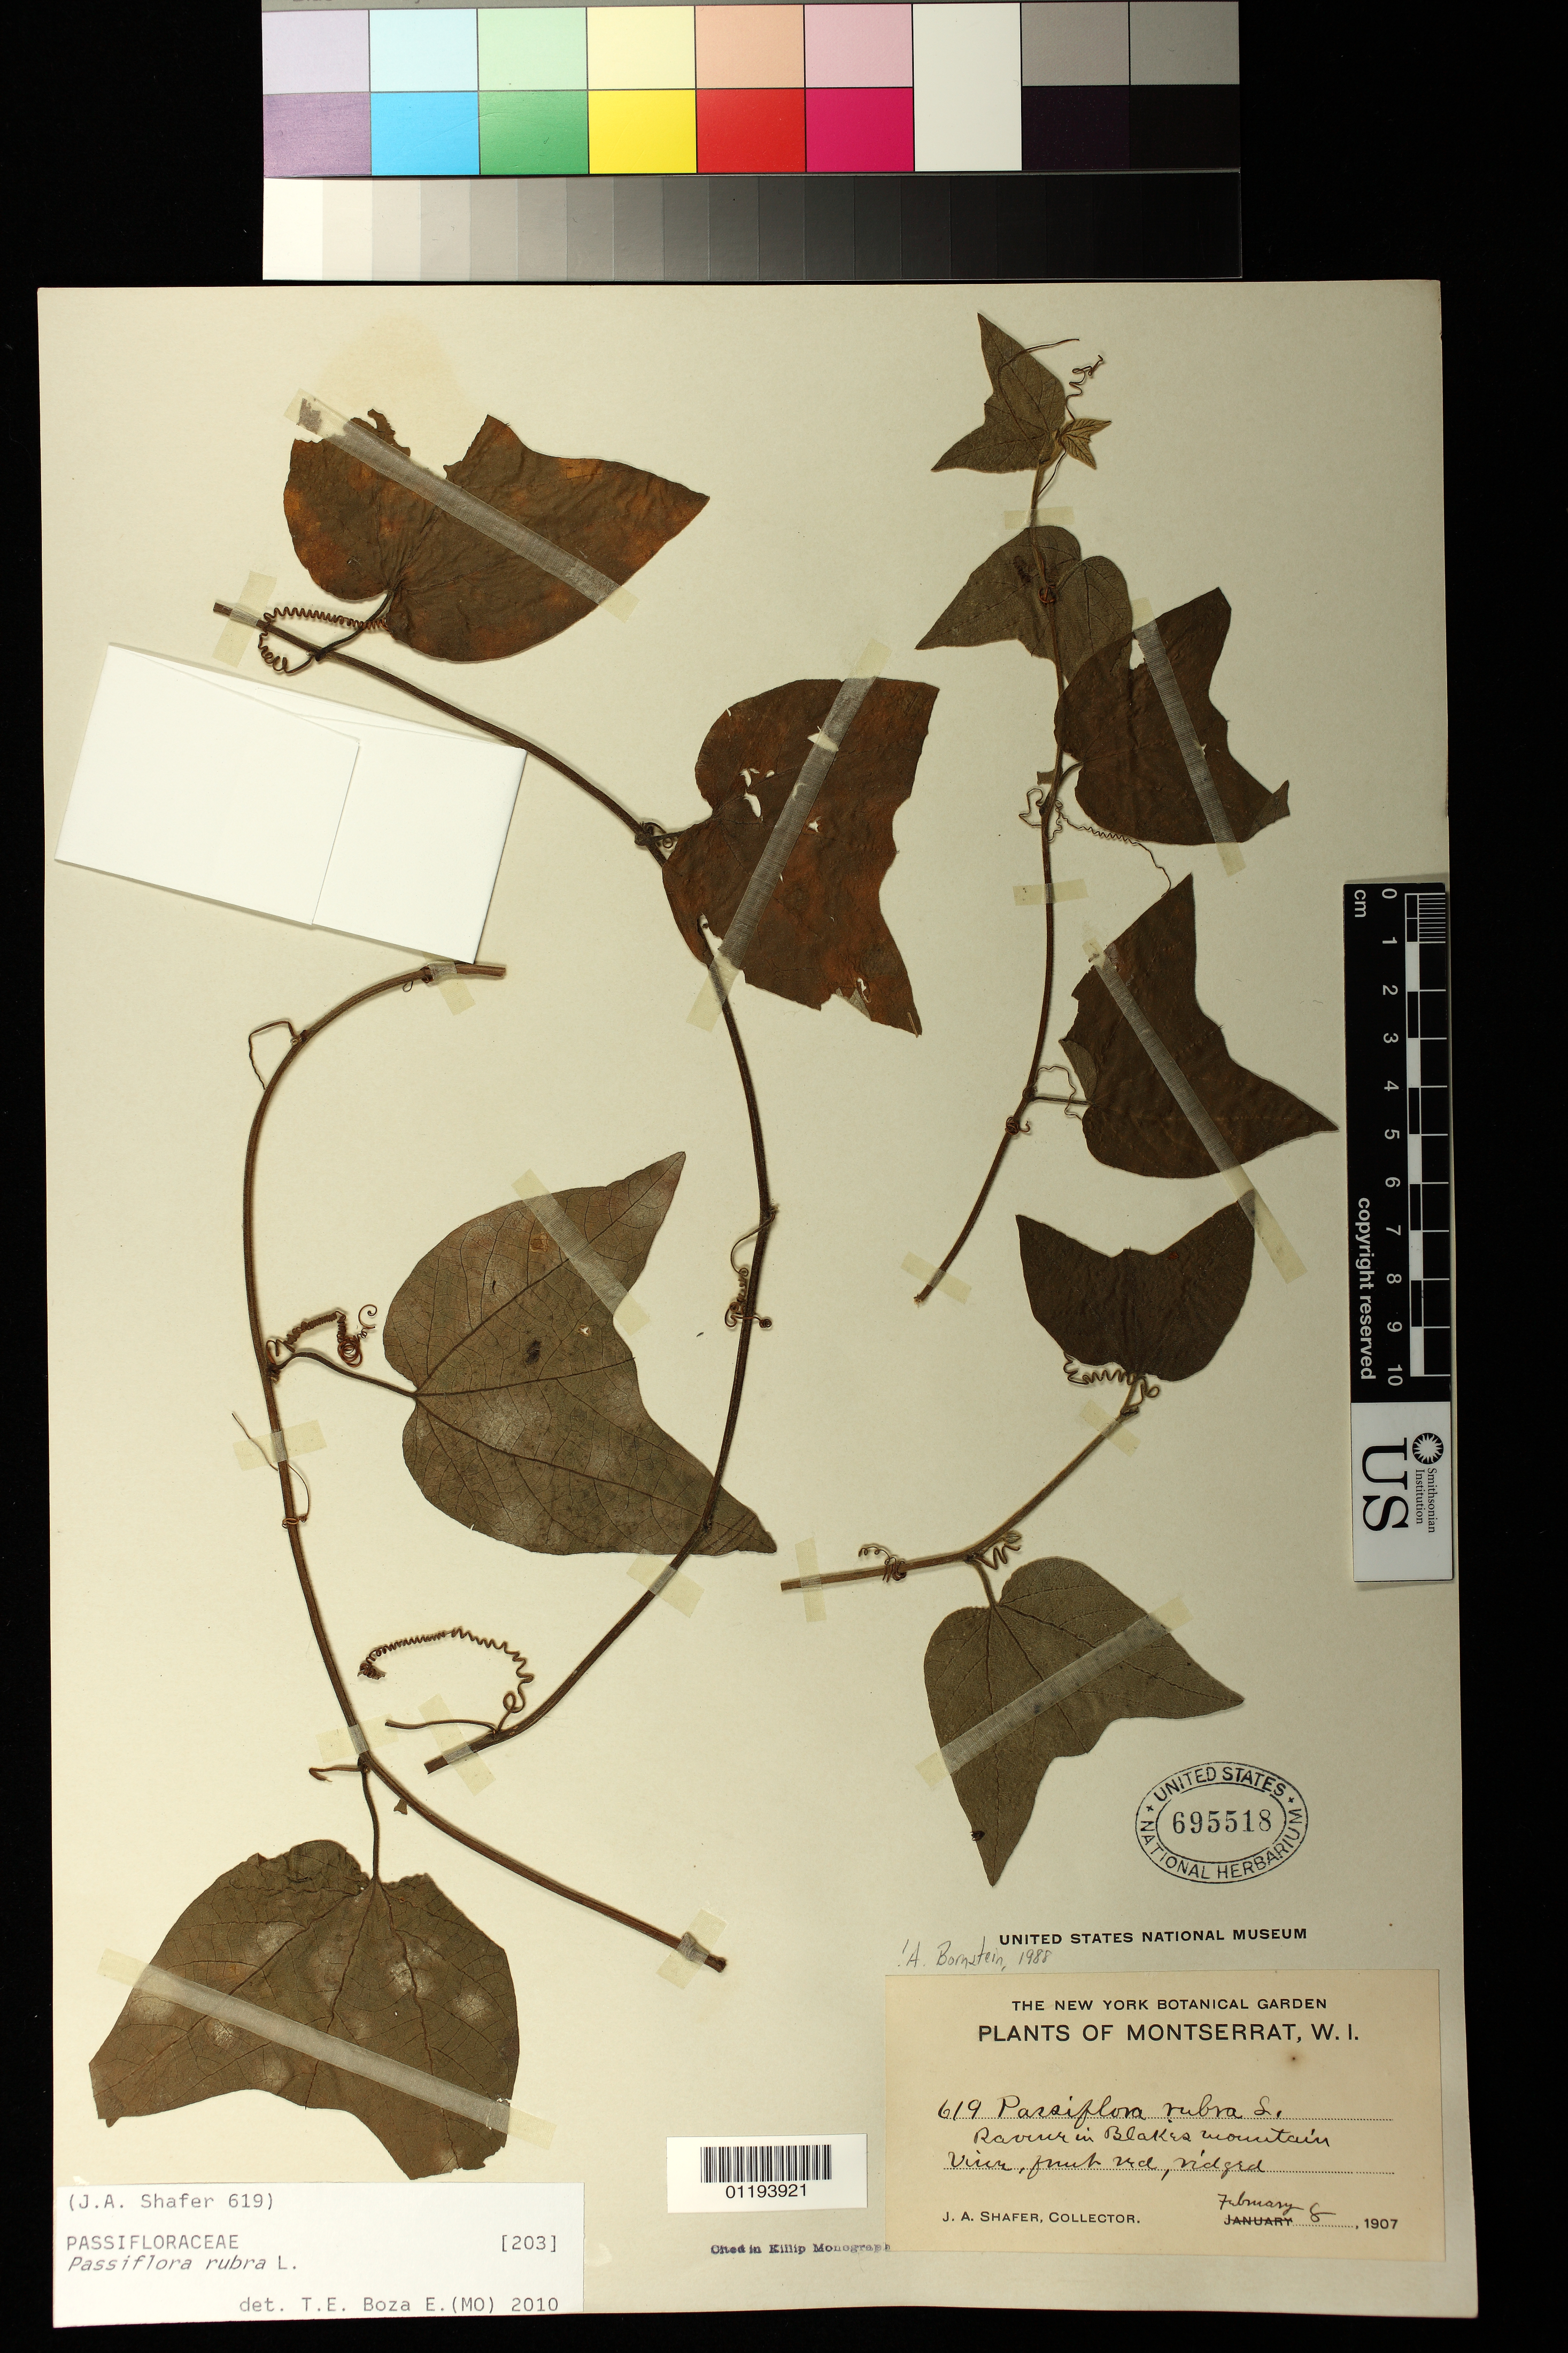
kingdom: Plantae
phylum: Tracheophyta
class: Magnoliopsida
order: Malpighiales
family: Passifloraceae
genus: Passiflora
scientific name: Passiflora rubra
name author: L.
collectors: J. A. Shafer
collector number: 619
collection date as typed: Feb 8 1907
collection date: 1907-02-08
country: Montserrat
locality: Ravine in Blakes mountain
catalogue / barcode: US 695518